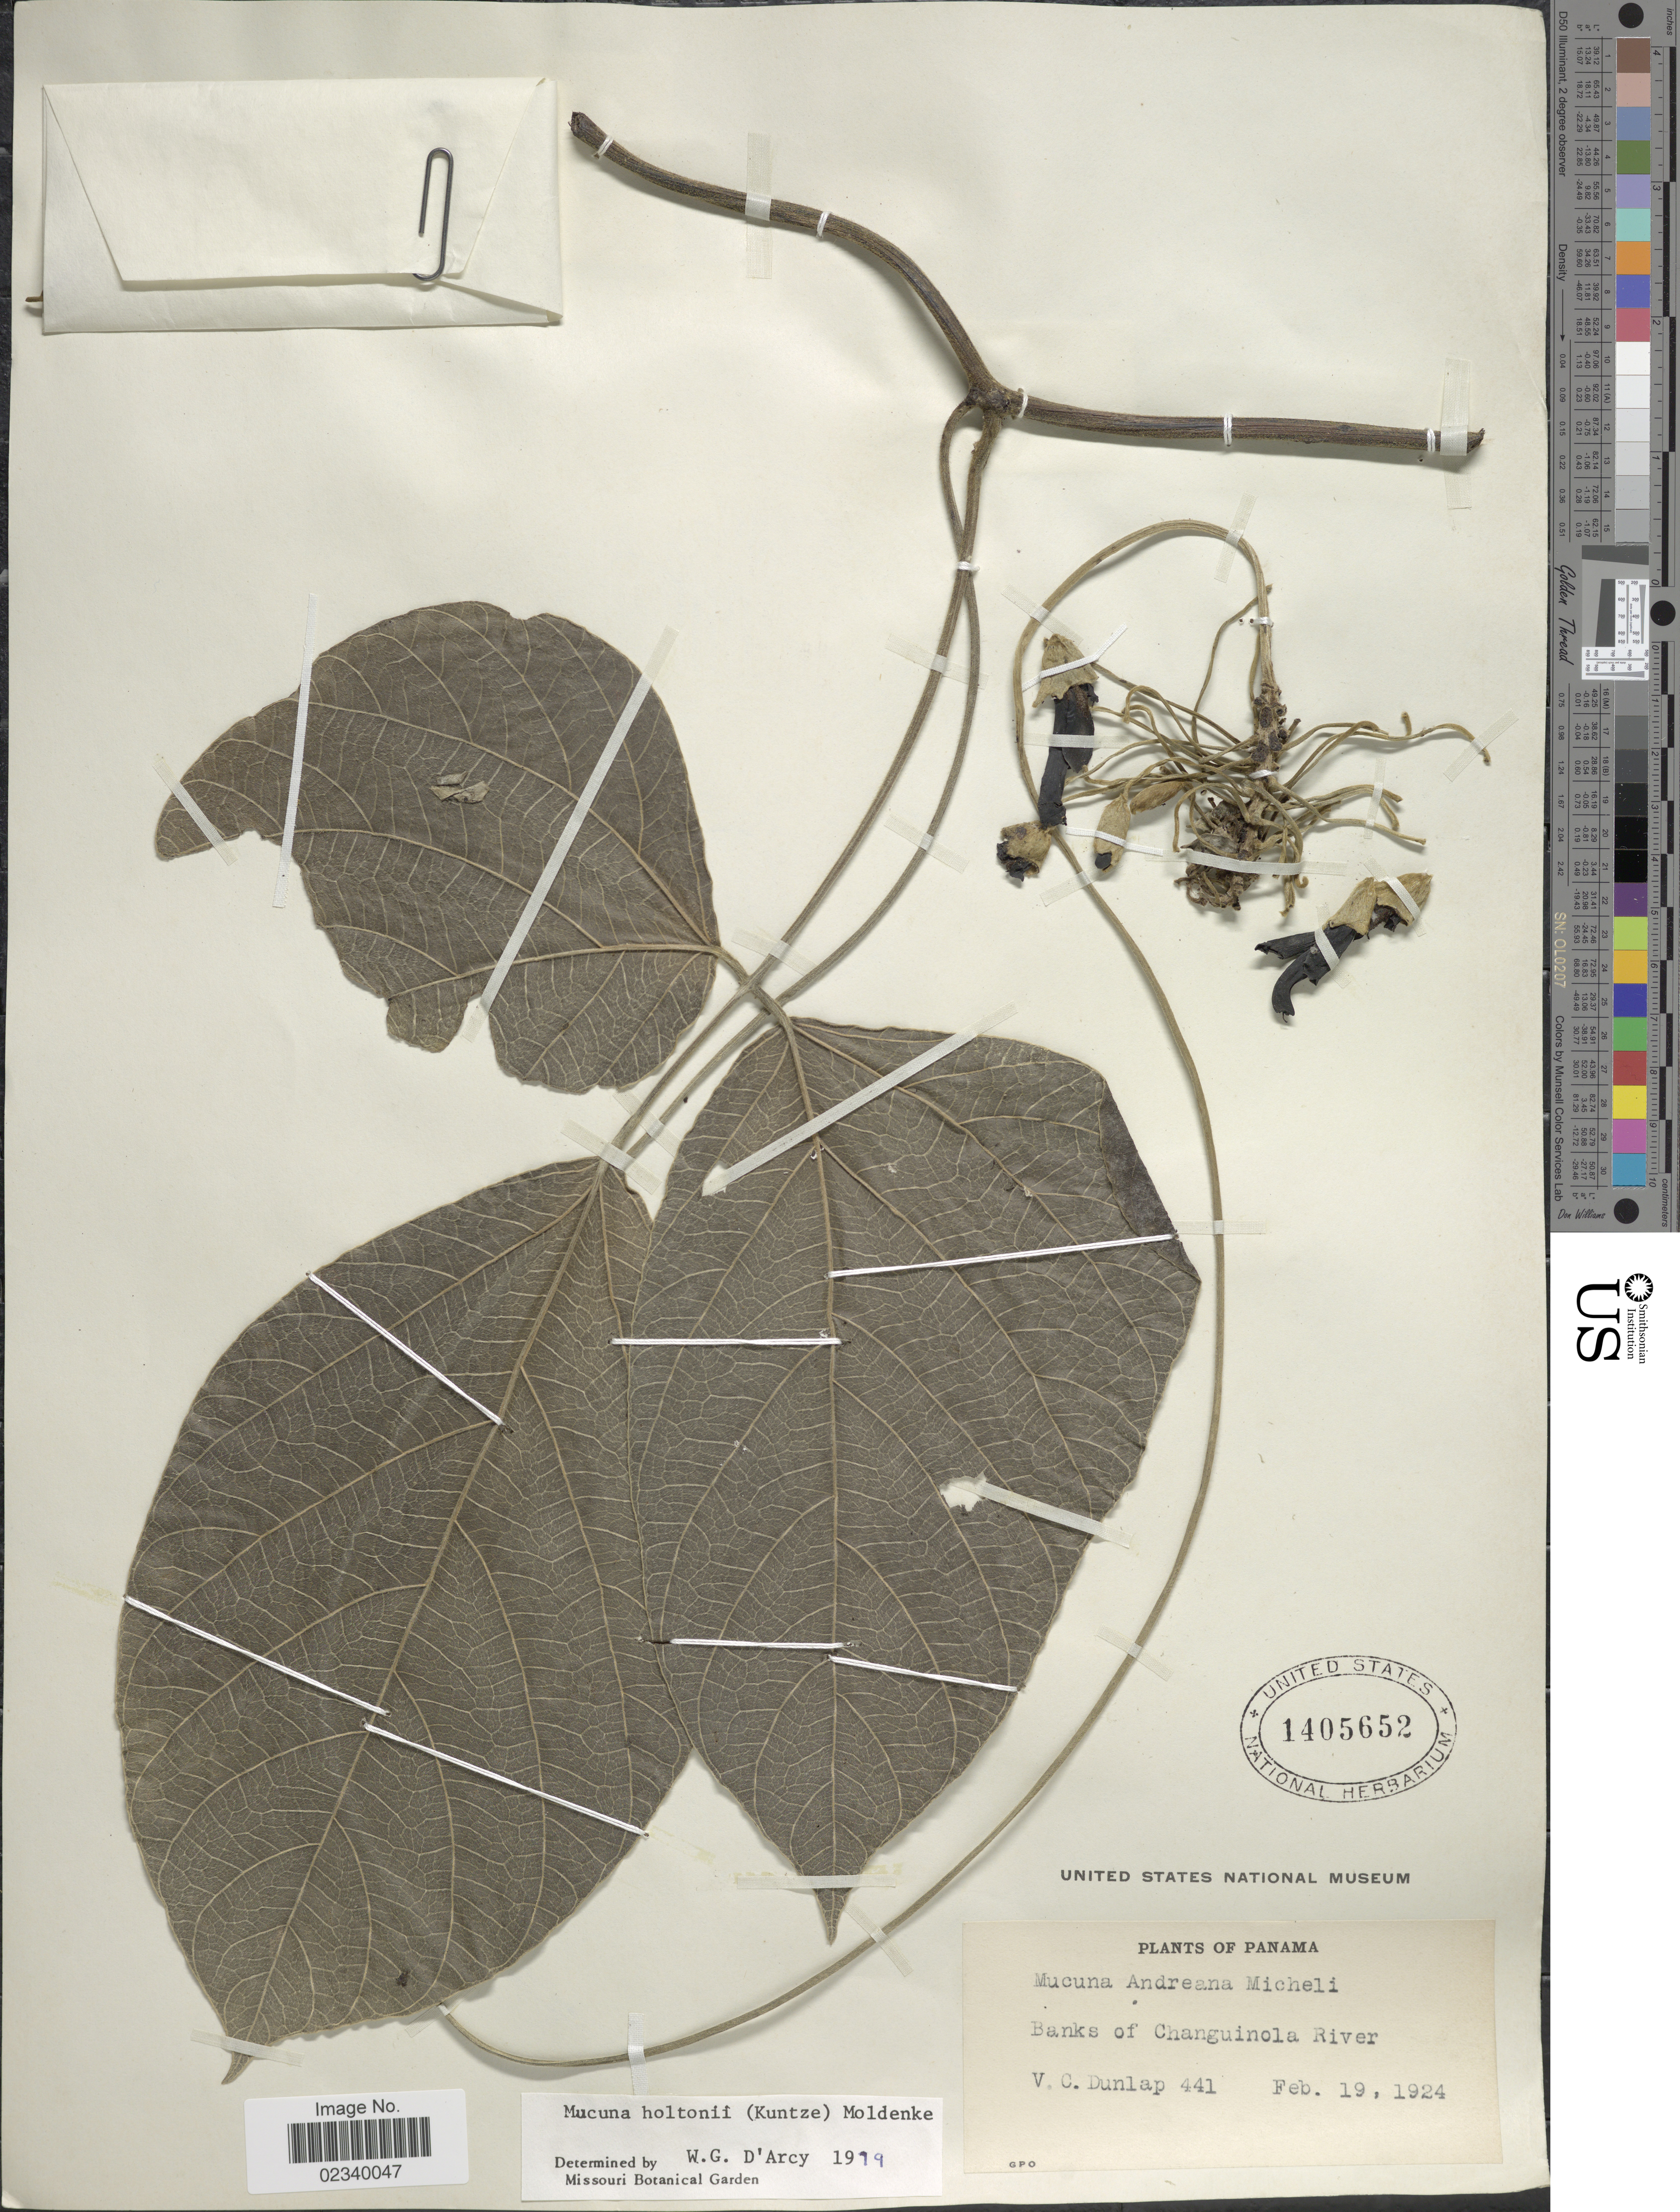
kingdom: Plantae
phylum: Tracheophyta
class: Magnoliopsida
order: Fabales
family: Fabaceae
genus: Mucuna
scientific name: Mucuna holtonii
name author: (Kuntze) Moldenke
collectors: V. C. Dunlap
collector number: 441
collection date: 1924-02-19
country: Panama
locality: Banks of Changuinola River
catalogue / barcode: US 1405652